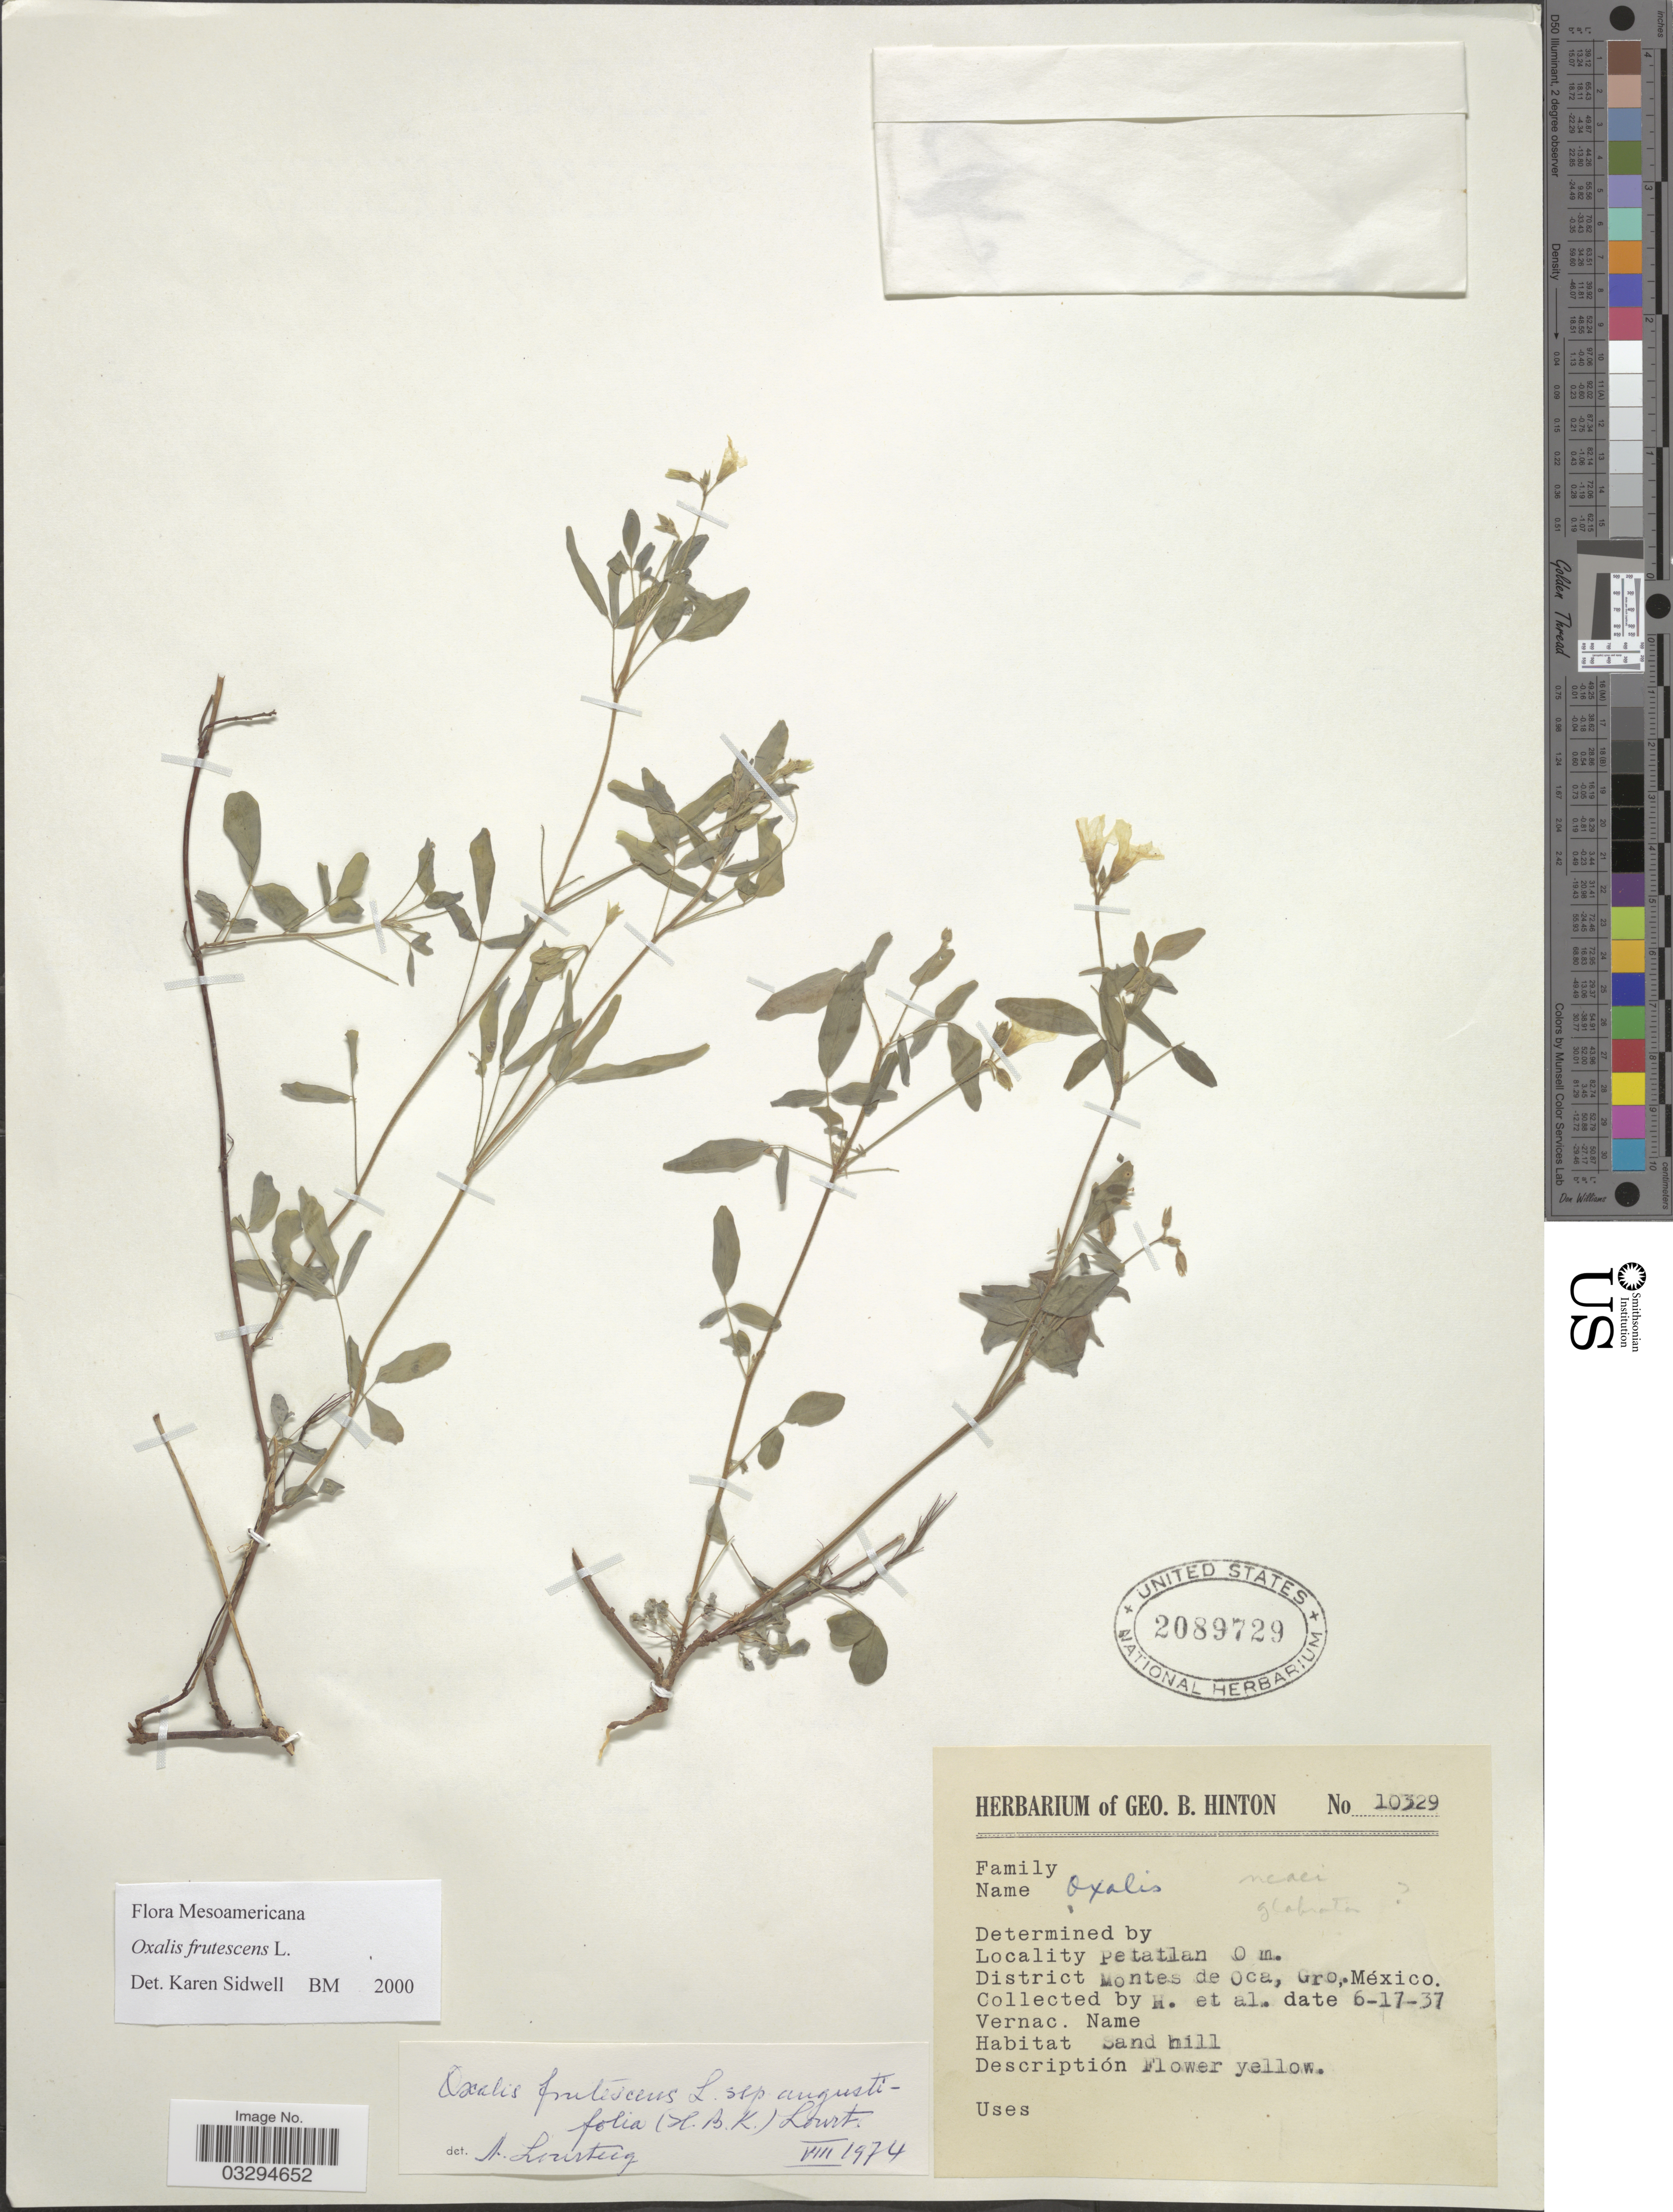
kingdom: Plantae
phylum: Tracheophyta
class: Magnoliopsida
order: Oxalidales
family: Oxalidaceae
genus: Oxalis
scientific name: Oxalis frutescens subsp. angustifolia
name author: (Kunth) Lourteig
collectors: G. B. Hinton & et al.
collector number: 10329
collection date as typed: Transcribed d/m/y: 17/6/37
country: Mexico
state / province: Guerrero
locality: Petatlan. District Montes de Oca.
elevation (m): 0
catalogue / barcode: US 2089729